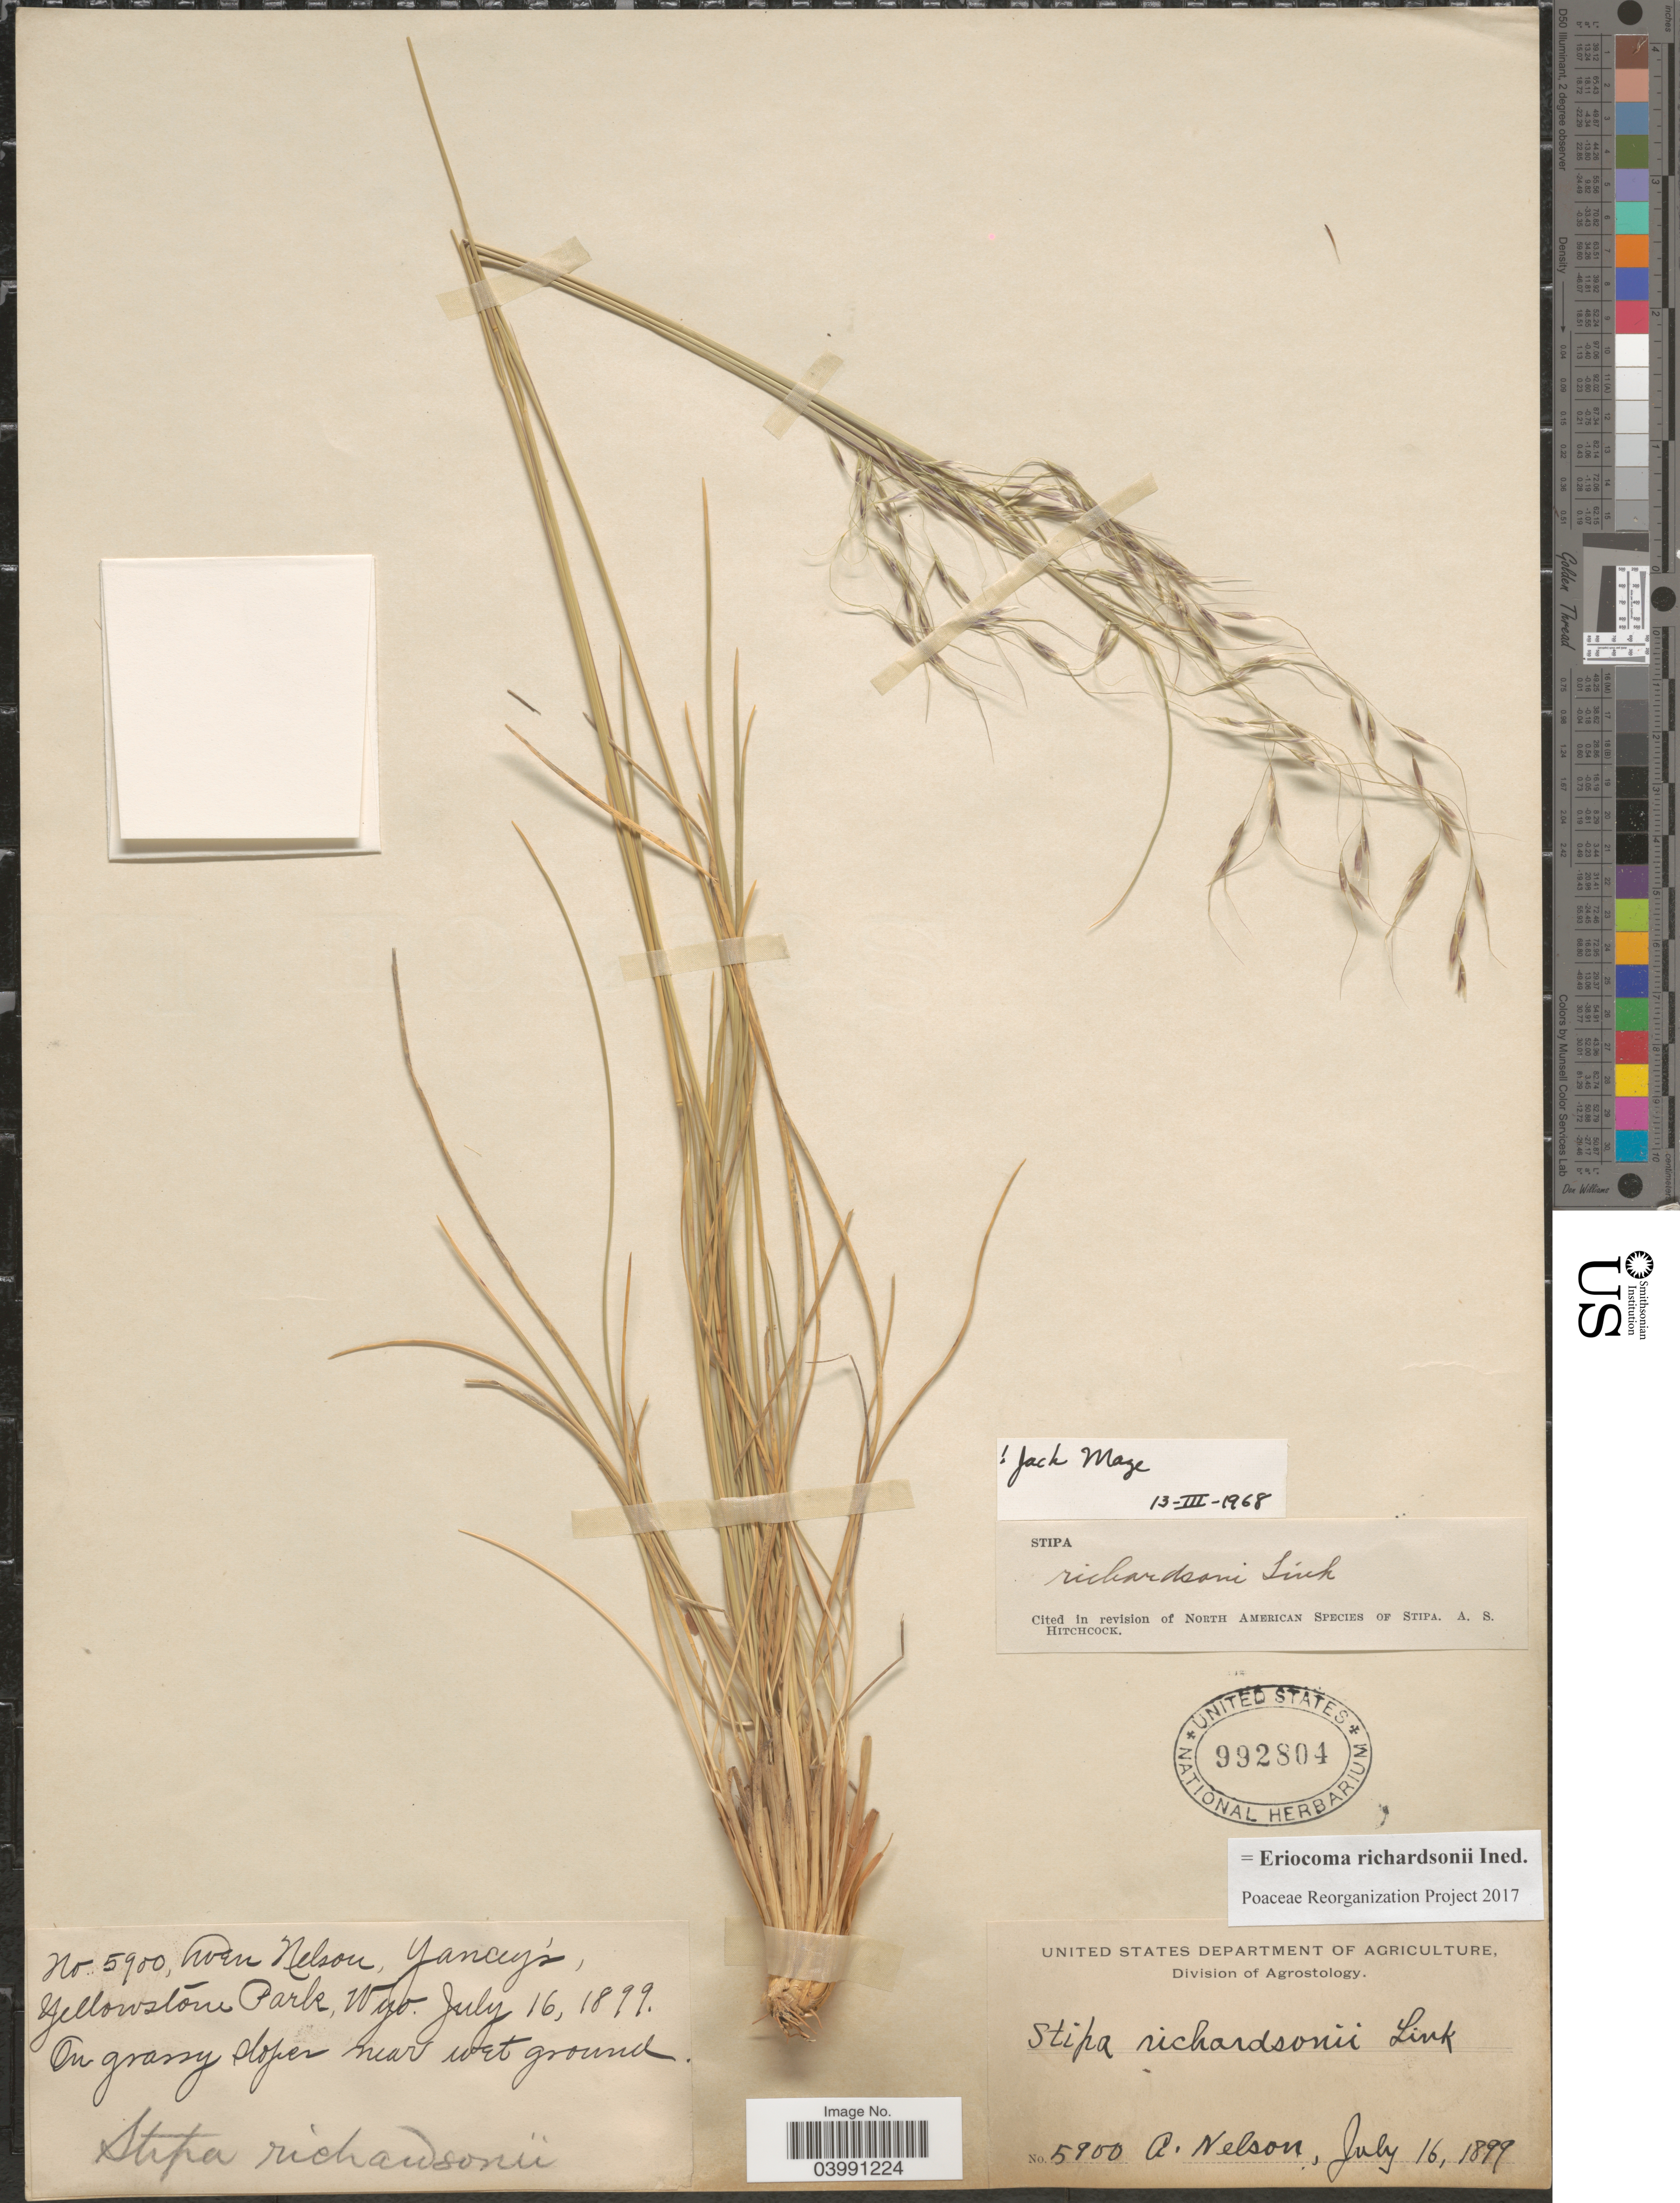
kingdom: Plantae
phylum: Tracheophyta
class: Liliopsida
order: Poales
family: Poaceae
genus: Eriocoma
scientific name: Eriocoma richardsonii ined.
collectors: A. Nelson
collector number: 5900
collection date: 1899-07-16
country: United States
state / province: Wyoming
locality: Yancey's Yellowstone Park.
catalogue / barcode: US 992804